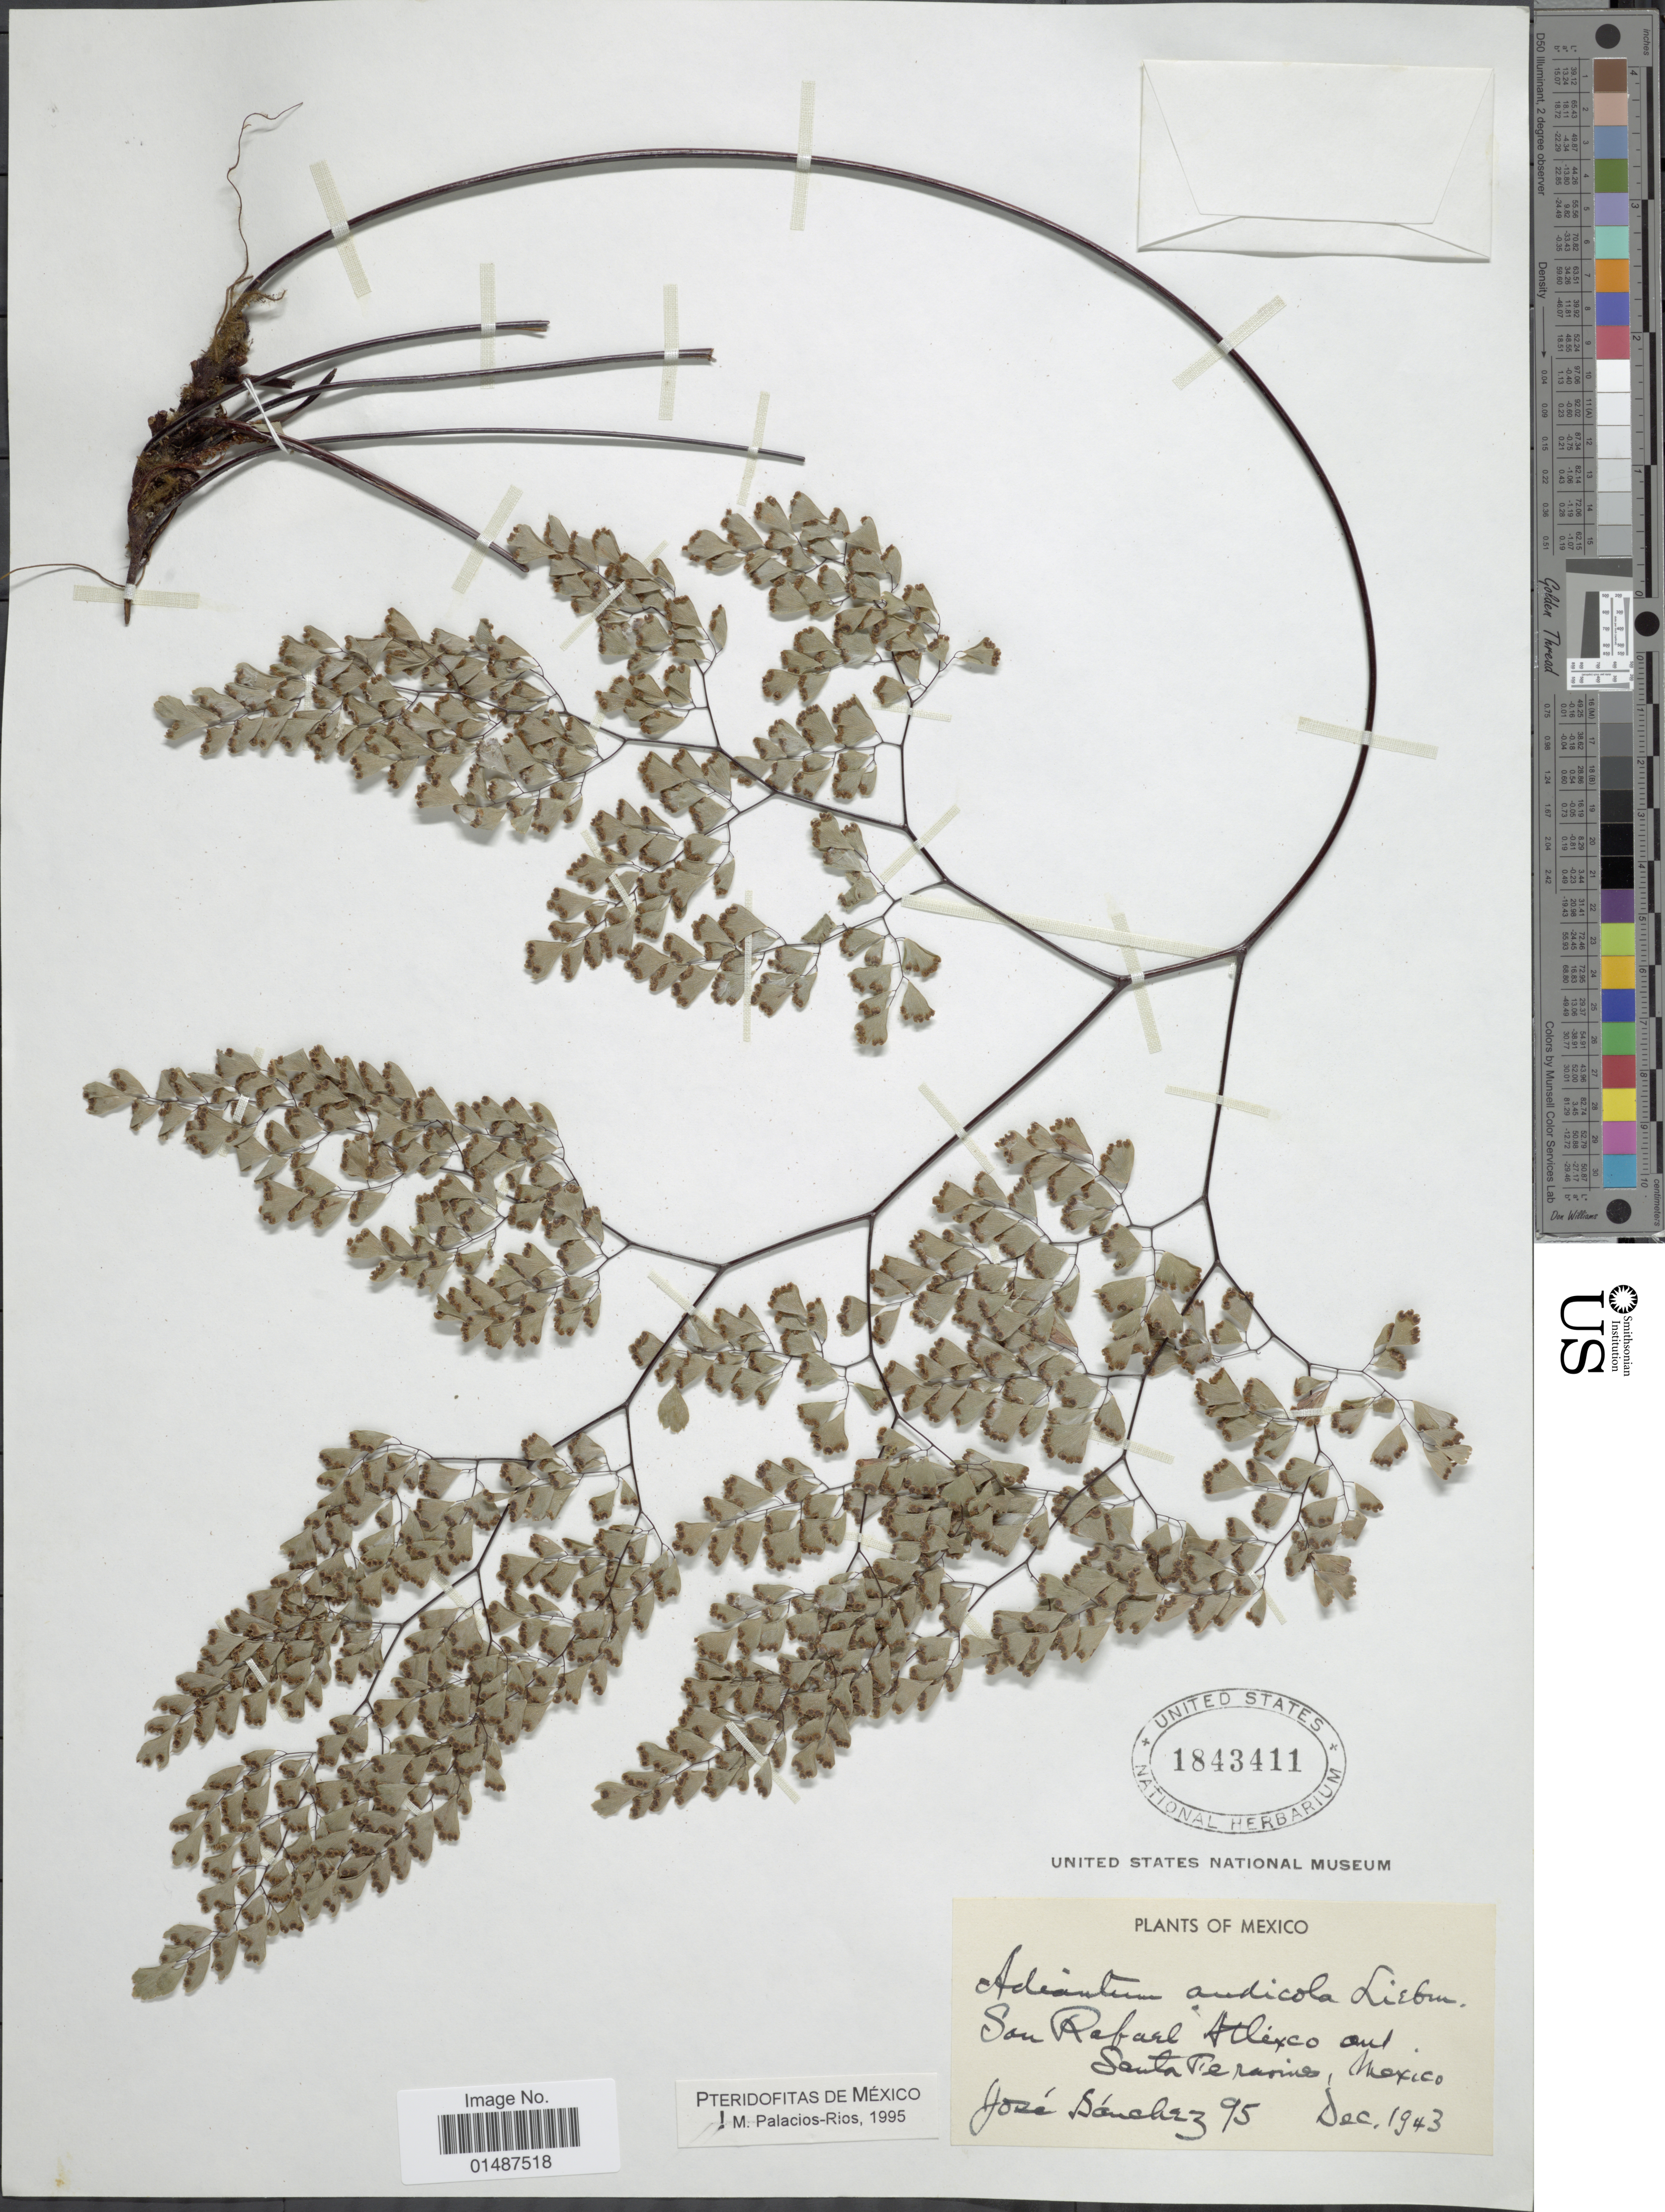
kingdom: Plantae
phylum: Tracheophyta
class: Polypodiopsida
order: Polypodiales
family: Pteridaceae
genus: Adiantum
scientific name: Adiantum andicola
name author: Liebm.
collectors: J. Sánchez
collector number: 95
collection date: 1943-12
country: Mexico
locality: San Rafael Atlixco and Santa Fe ravines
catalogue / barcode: US 1843411